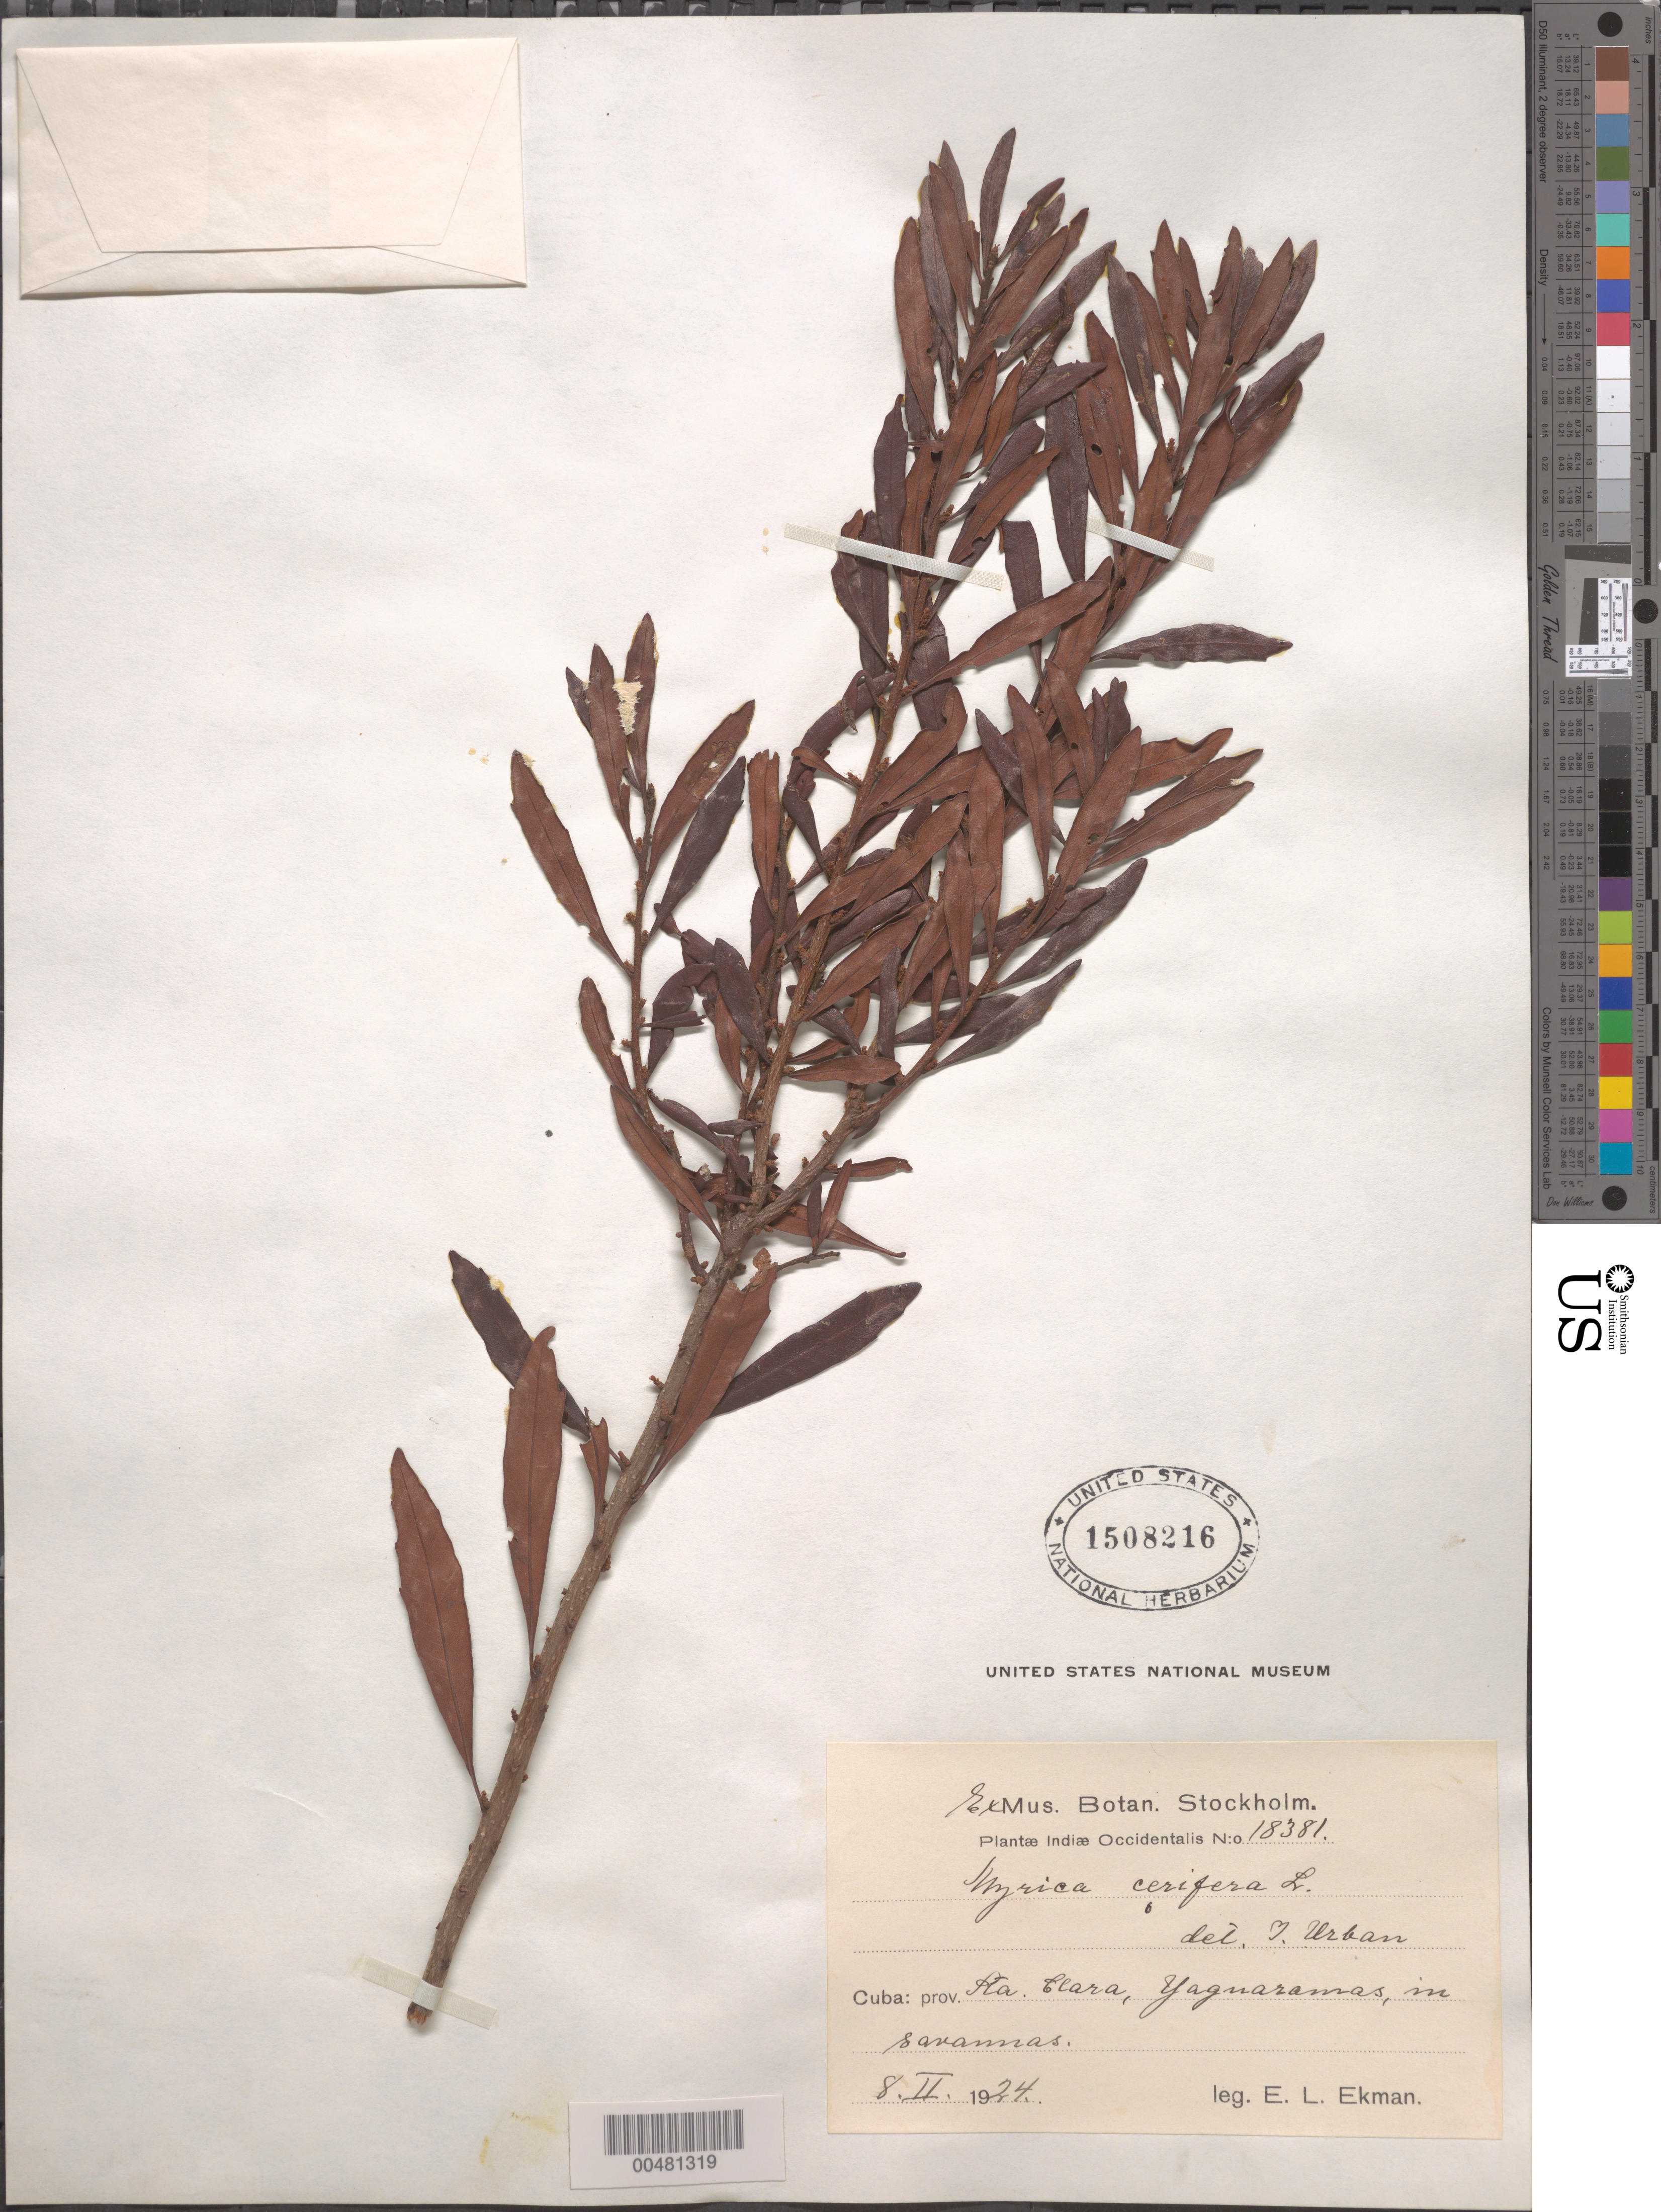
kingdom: Plantae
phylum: Tracheophyta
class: Magnoliopsida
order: Fagales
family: Myricaceae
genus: Morella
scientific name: Morella cerifera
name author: (L.) Small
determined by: Strong, M. T., (US), Smithsonian Institution - National Museum of Natural History (UNITED STATES)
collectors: E. L. Ekman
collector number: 18381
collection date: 1924-02-08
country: Cuba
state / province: Cienfuegos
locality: Yaguaramas.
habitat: In savannas.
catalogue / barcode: US 1508216